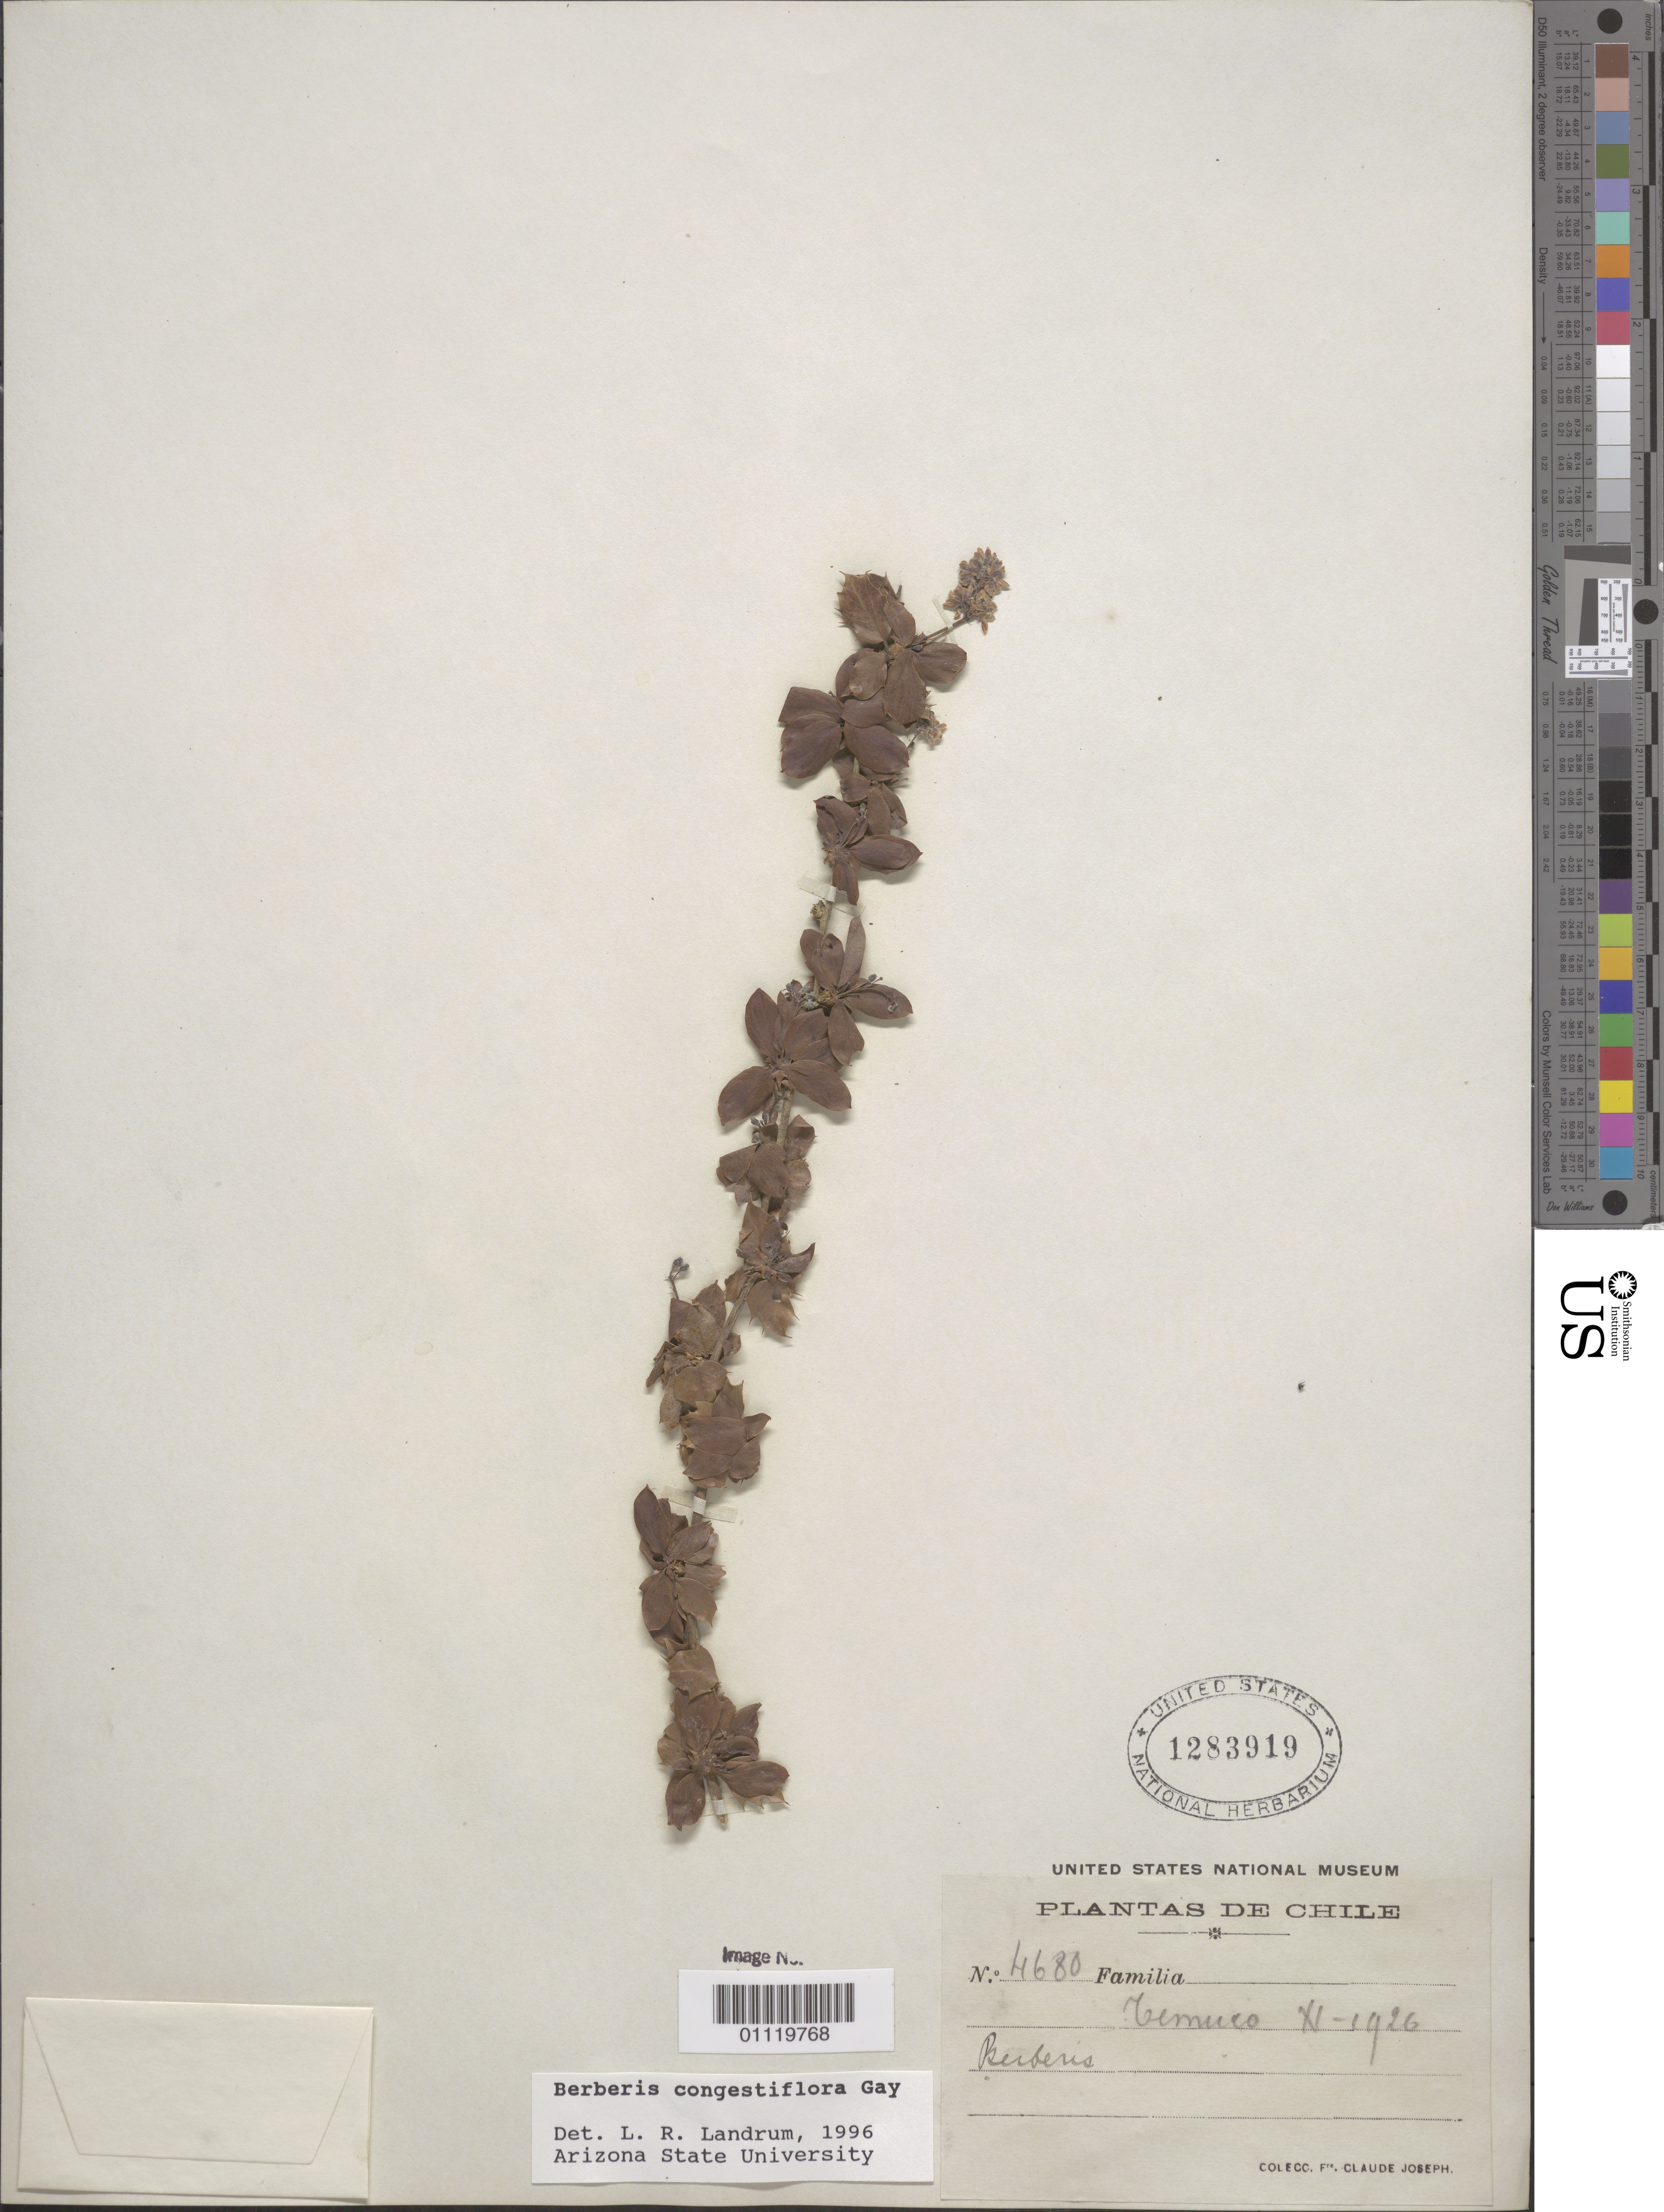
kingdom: Plantae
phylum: Tracheophyta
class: Magnoliopsida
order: Ranunculales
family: Berberidaceae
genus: Berberis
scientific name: Berberis congestiflora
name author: Gay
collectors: Bro. Claude-Joseph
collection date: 1926-11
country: Chile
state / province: Araucanía (IX)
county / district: Cautin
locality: Temuco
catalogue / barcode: US 1283919